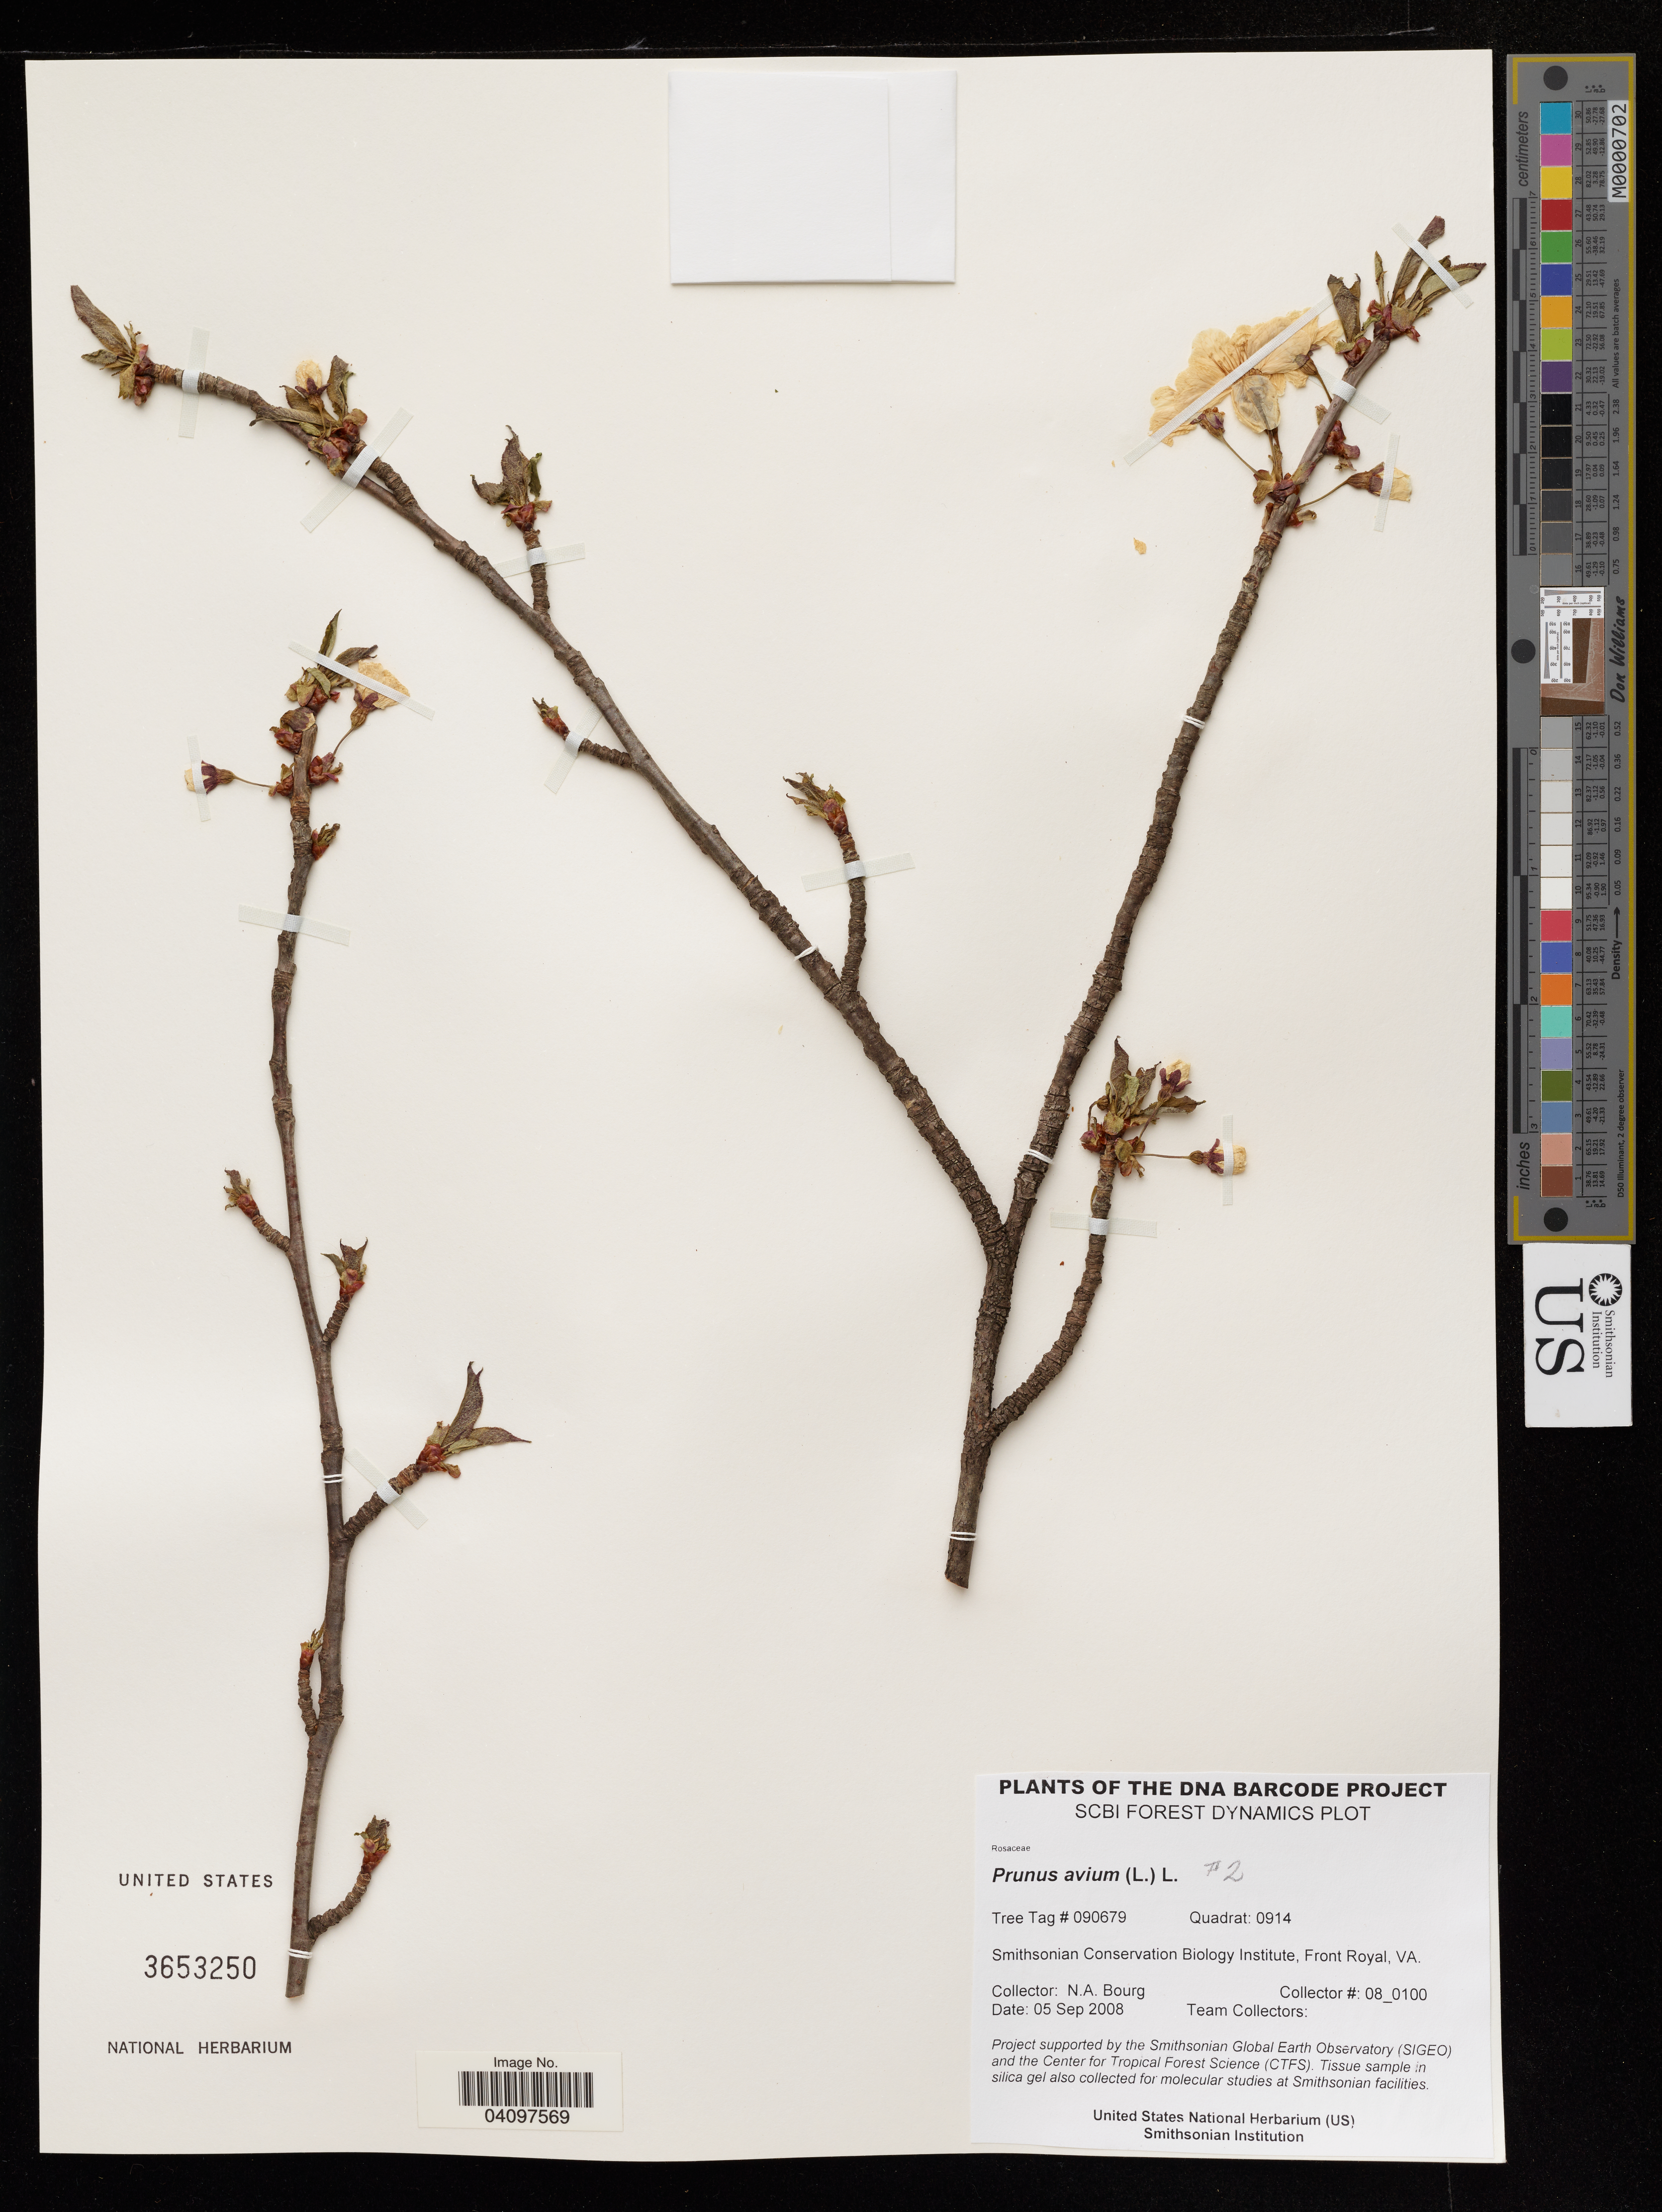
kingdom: Plantae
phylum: Tracheophyta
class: Magnoliopsida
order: Rosales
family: Rosaceae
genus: Prunus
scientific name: Prunus avium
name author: L.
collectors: N. A. Bourg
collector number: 08_0100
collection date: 2008-09-05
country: United States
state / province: Virginia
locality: Smithsonian Conservation Biology Institute, Front Royal.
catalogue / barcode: US 353250